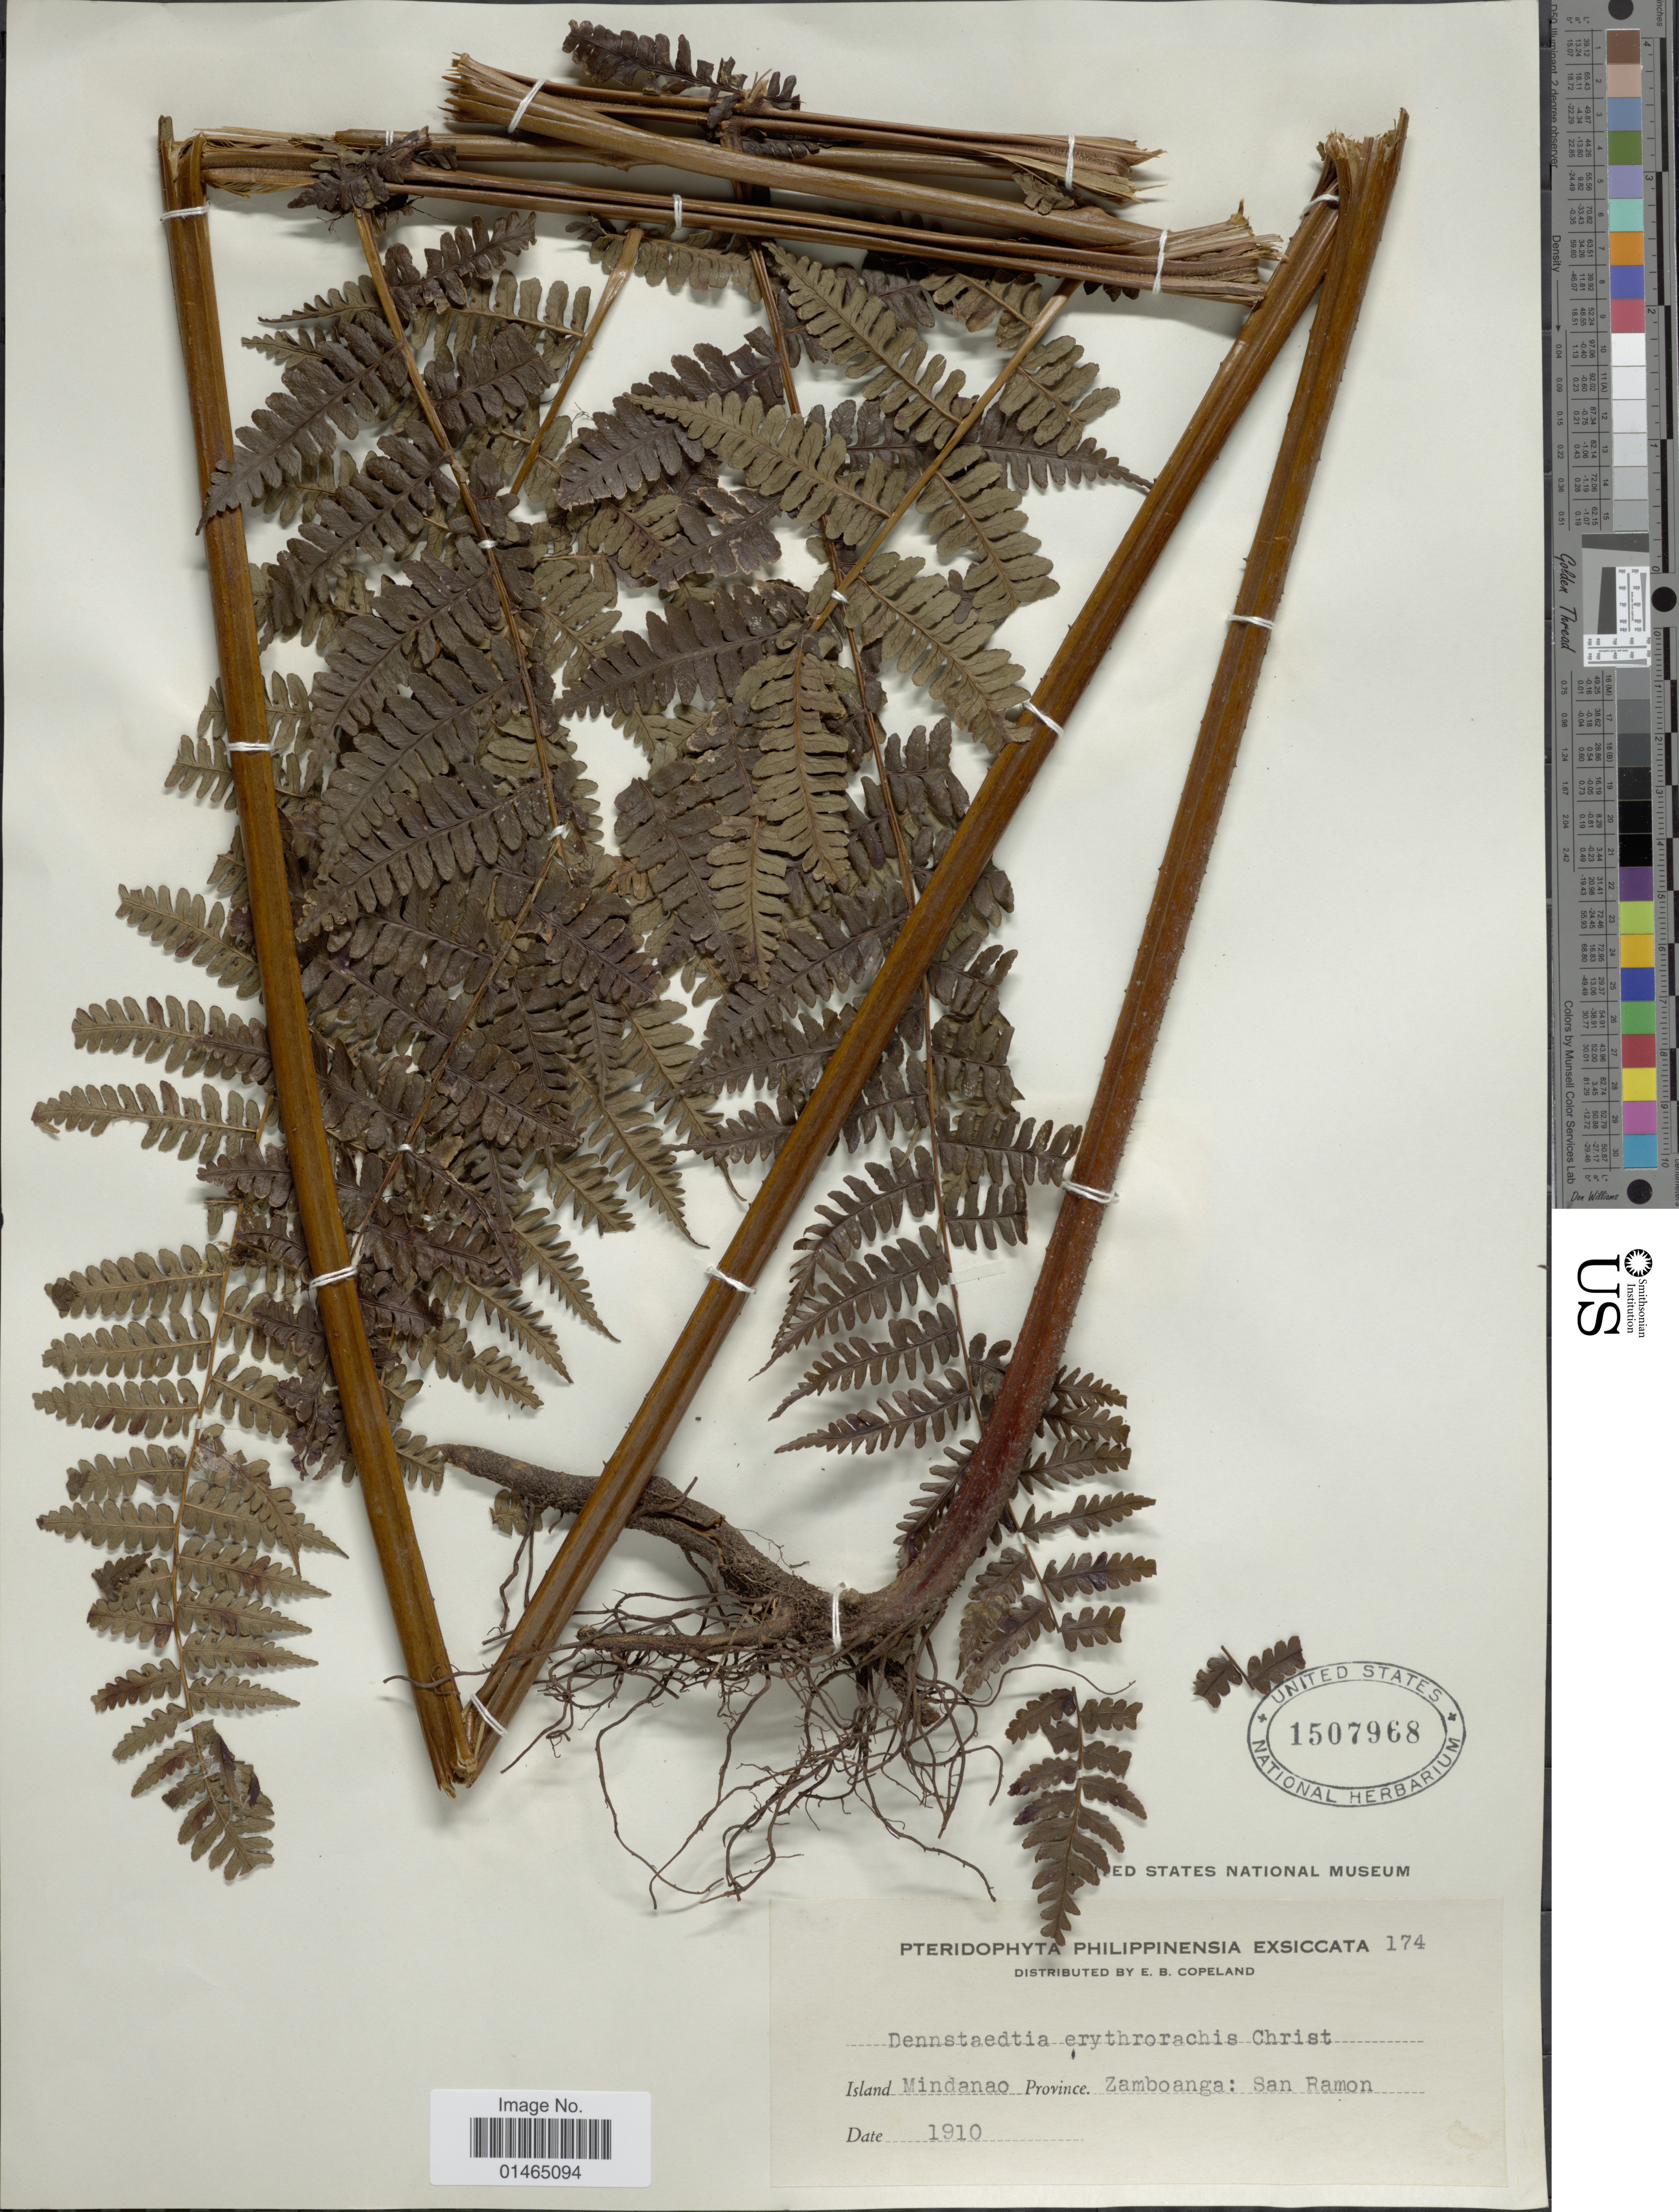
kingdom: Plantae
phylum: Tracheophyta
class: Polypodiopsida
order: Polypodiales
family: Dennstaedtiaceae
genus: Dennstaedtia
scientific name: Dennstaedtia erythrorachis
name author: (C. Chr.) Diels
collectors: E. B. Copeland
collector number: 174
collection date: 1910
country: Philippines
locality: Island Mindanao. Province Zamboanga: San Ramon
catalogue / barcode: US 1507968